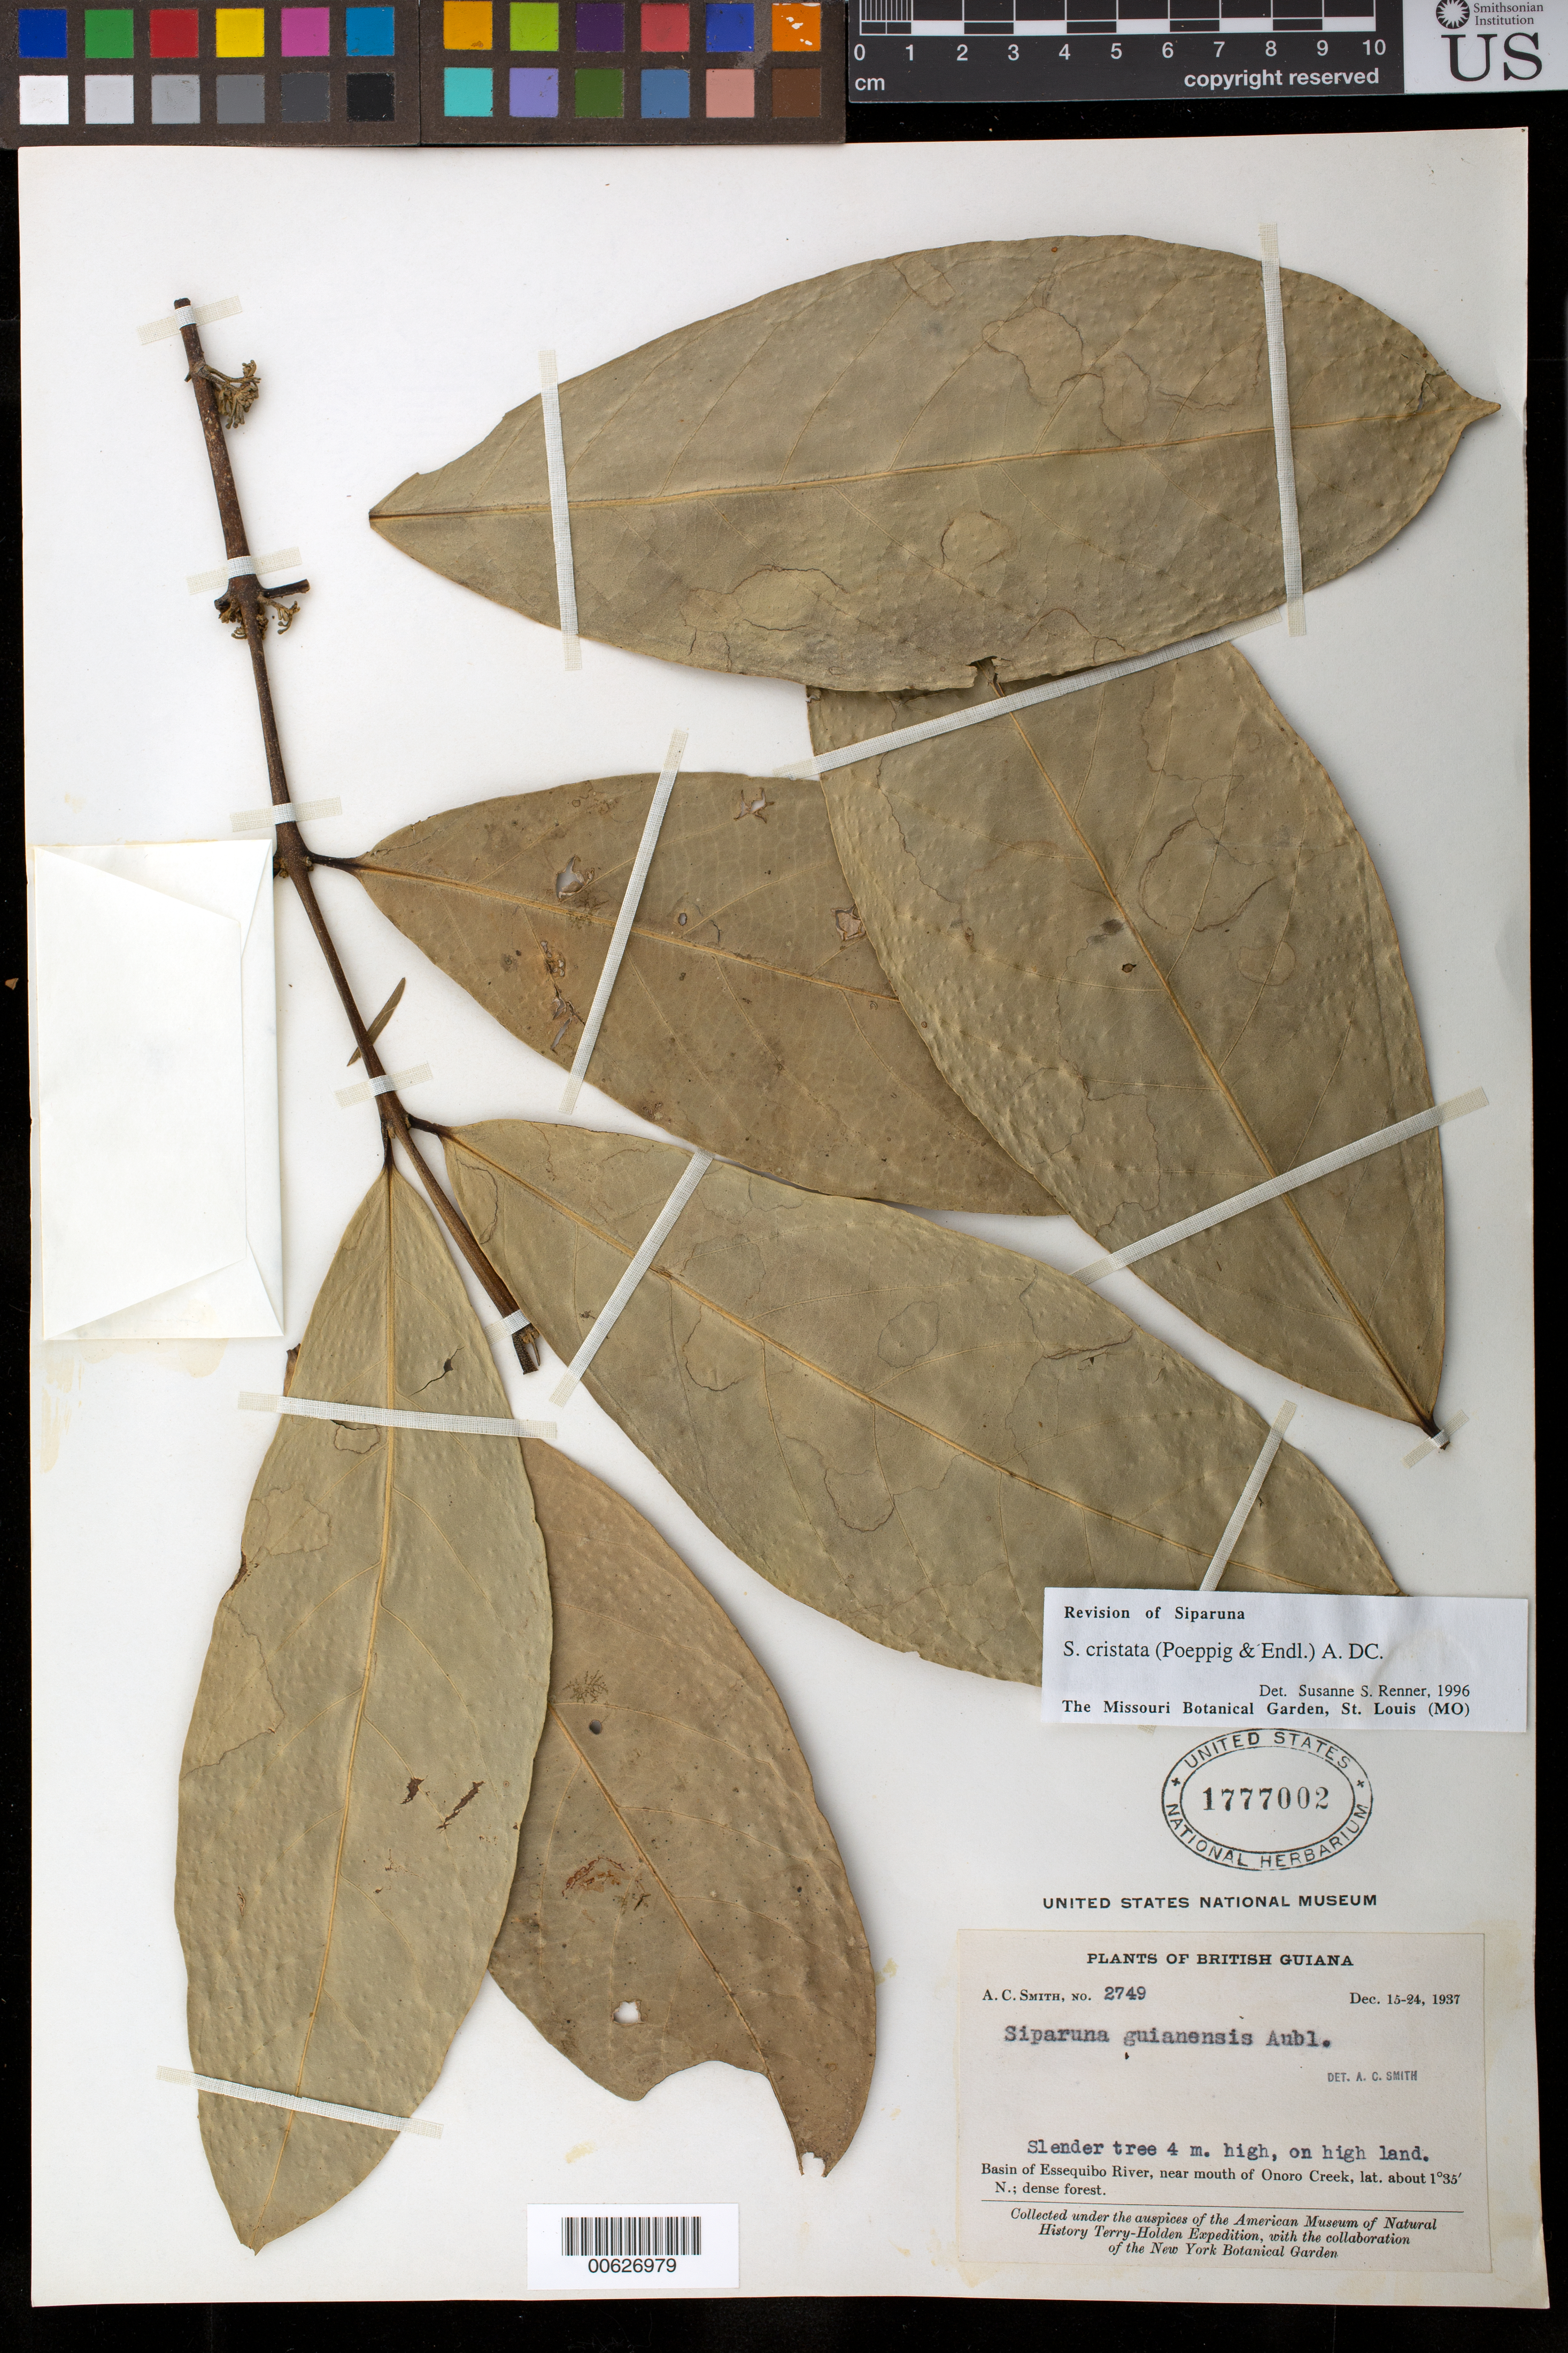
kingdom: Plantae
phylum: Tracheophyta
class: Magnoliopsida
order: Laurales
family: Siparunaceae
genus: Siparuna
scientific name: Siparuna cristata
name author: (Poepp. & Endl.) A. DC.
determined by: Renner, S. S.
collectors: A. C. Smith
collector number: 2749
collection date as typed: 15-Dec-37 to 24-Dec-37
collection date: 1937-12-15/1937-12-24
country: Guyana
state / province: U. Takutu-U. Essequibo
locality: Onoro Creek (near mouth), Essequibo River basin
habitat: Dense forest; in high land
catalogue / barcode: US 1777002